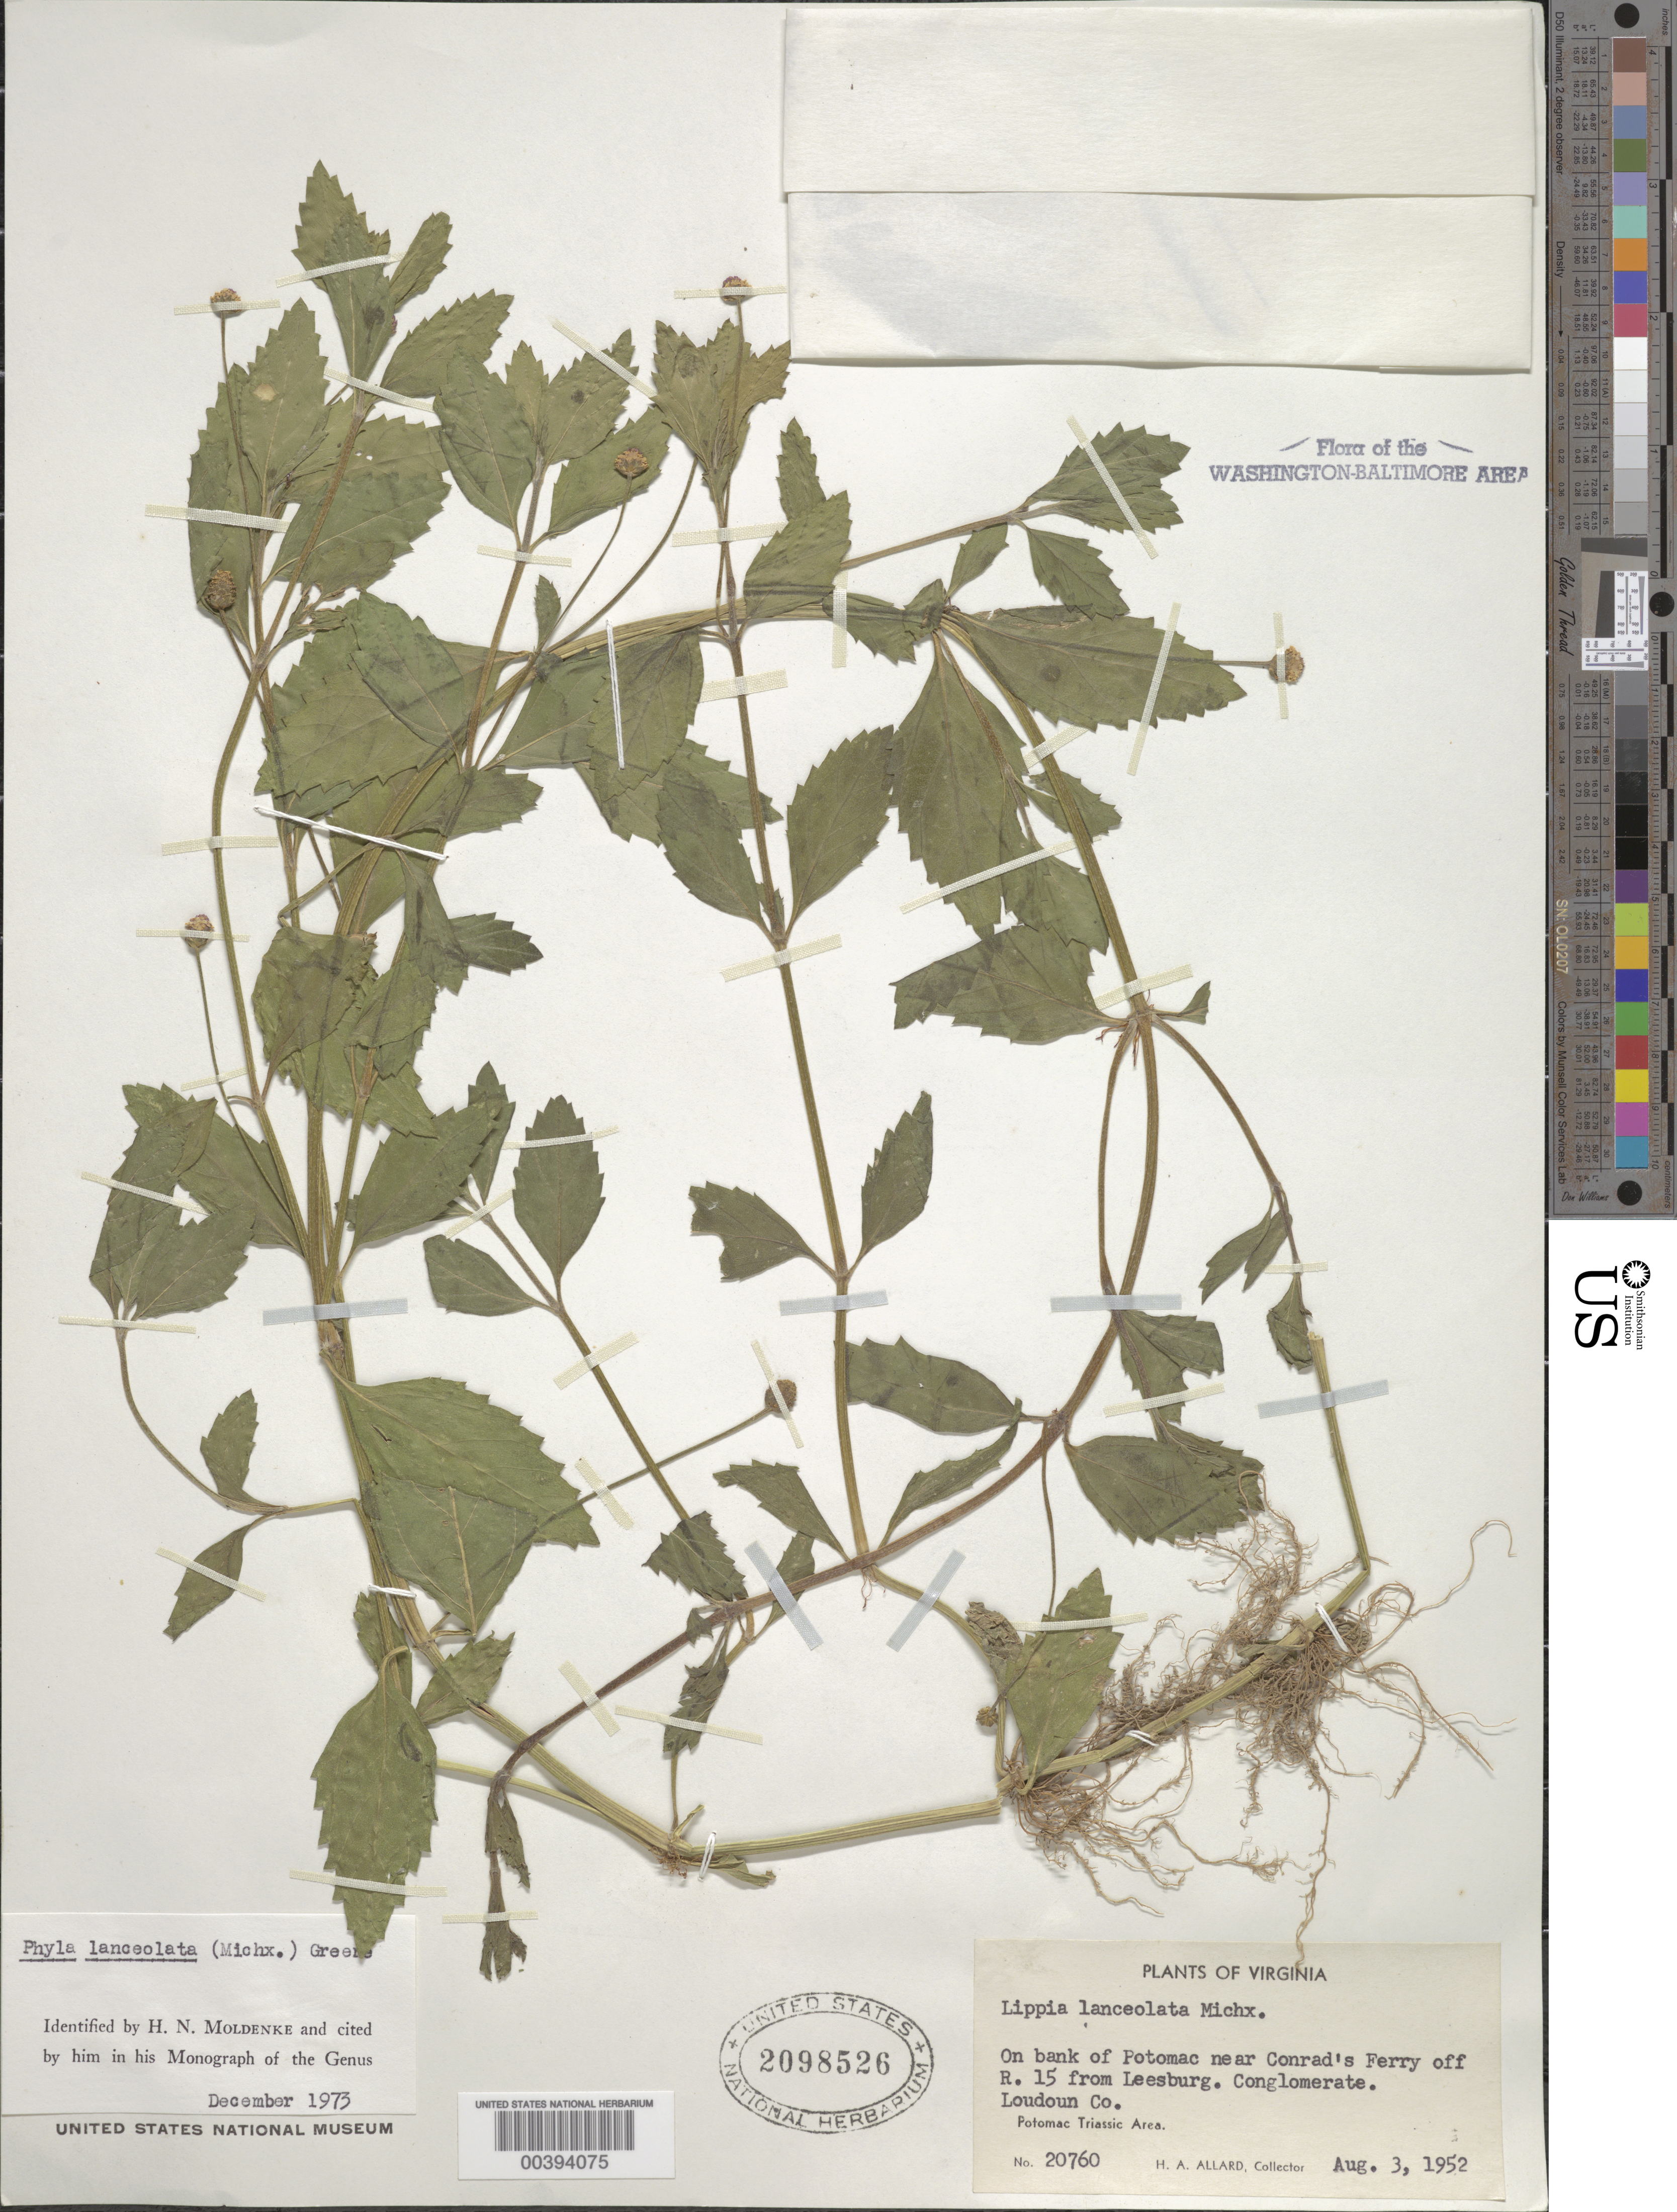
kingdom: Plantae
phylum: Tracheophyta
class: Magnoliopsida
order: Lamiales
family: Verbenaceae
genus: Phyla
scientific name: Phyla lanceolata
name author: (Michx.) Greene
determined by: Moldenke, H. N.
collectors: H. A. Allard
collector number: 20760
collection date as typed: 03 Aug 1952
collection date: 1952-08-03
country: United States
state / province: Virginia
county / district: Loudoun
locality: Potomac River near Conrads Ferry, off Route 15 to Leesburg C. and O. Canal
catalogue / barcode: US 2098526